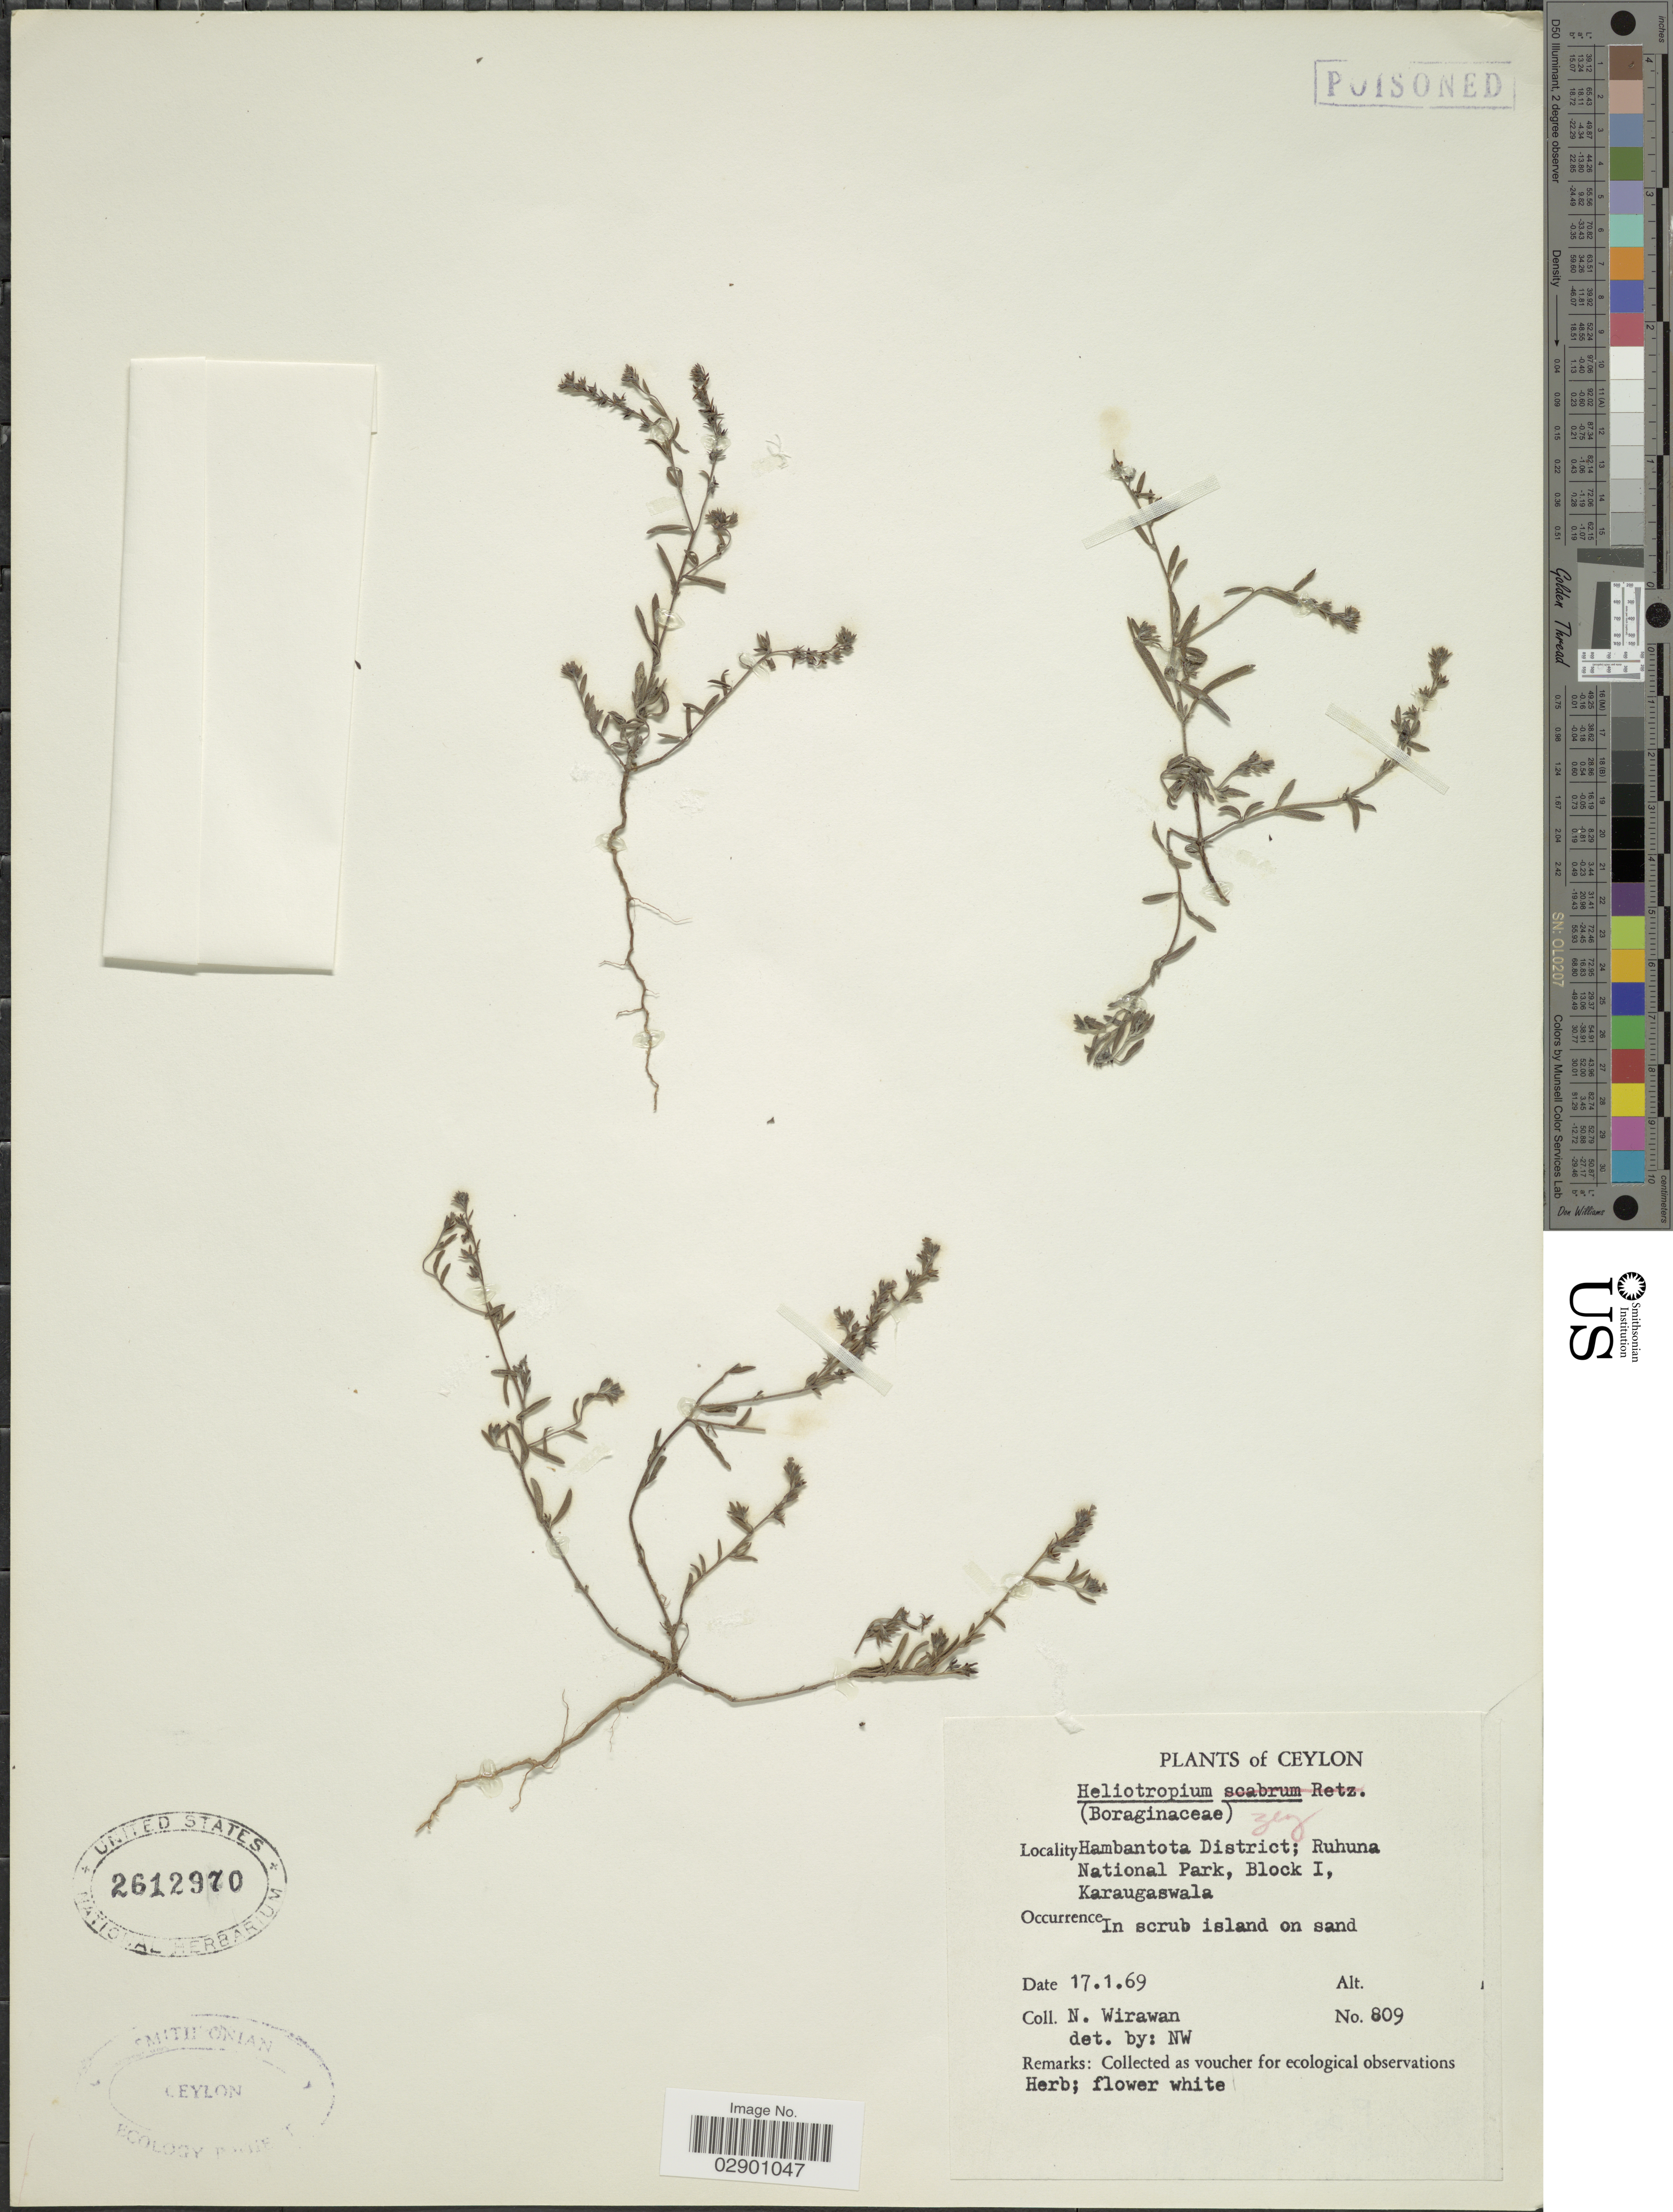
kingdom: Plantae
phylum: Tracheophyta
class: Magnoliopsida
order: Boraginales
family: Heliotropiaceae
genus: Heliotropium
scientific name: Heliotropium marifolium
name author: J. Koenig ex Retz.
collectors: N. Wirawan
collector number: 809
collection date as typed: Transcribed d/m/y: 17/1/69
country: Sri Lanka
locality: Ceylon. Hambantota District; Ruhuna National Park, Block I, Karaugaswala.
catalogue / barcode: US 2612970